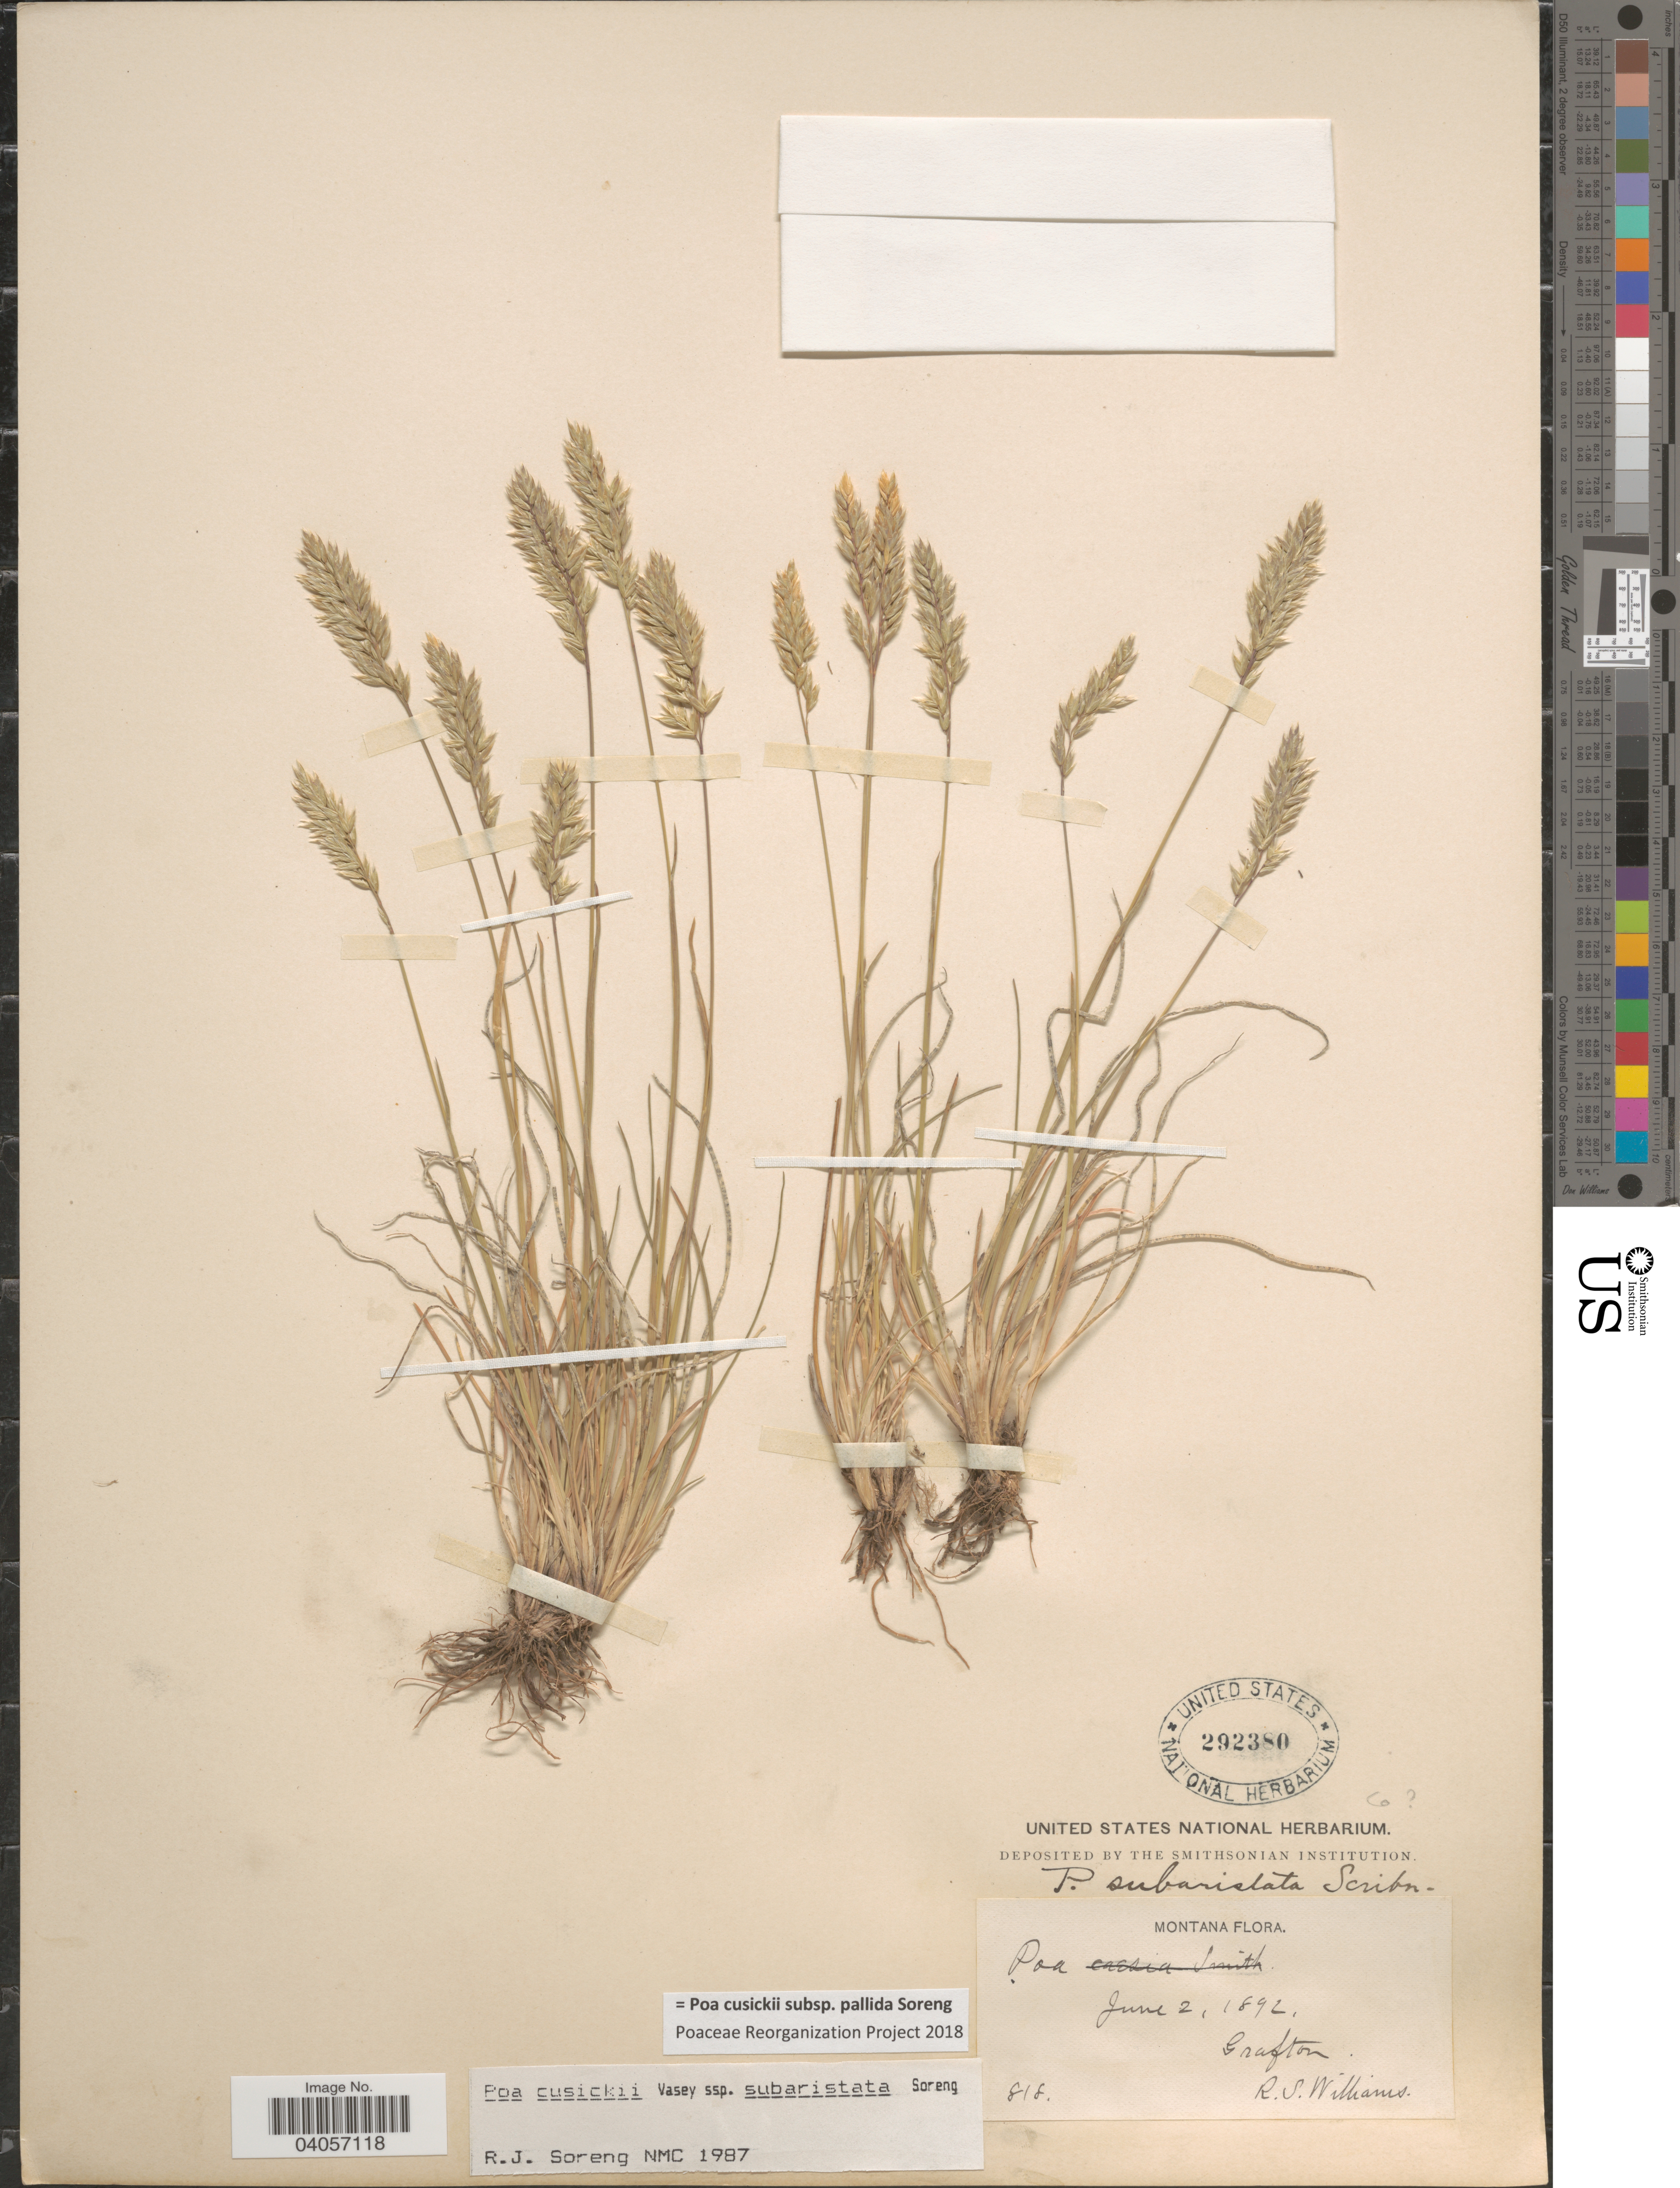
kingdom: Plantae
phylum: Tracheophyta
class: Liliopsida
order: Poales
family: Poaceae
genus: Poa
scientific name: Poa cusickii subsp. pallida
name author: Soreng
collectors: R. S. Williams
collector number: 818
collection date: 1892-06-02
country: United States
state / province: Montana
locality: Grafton.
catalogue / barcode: US 292380